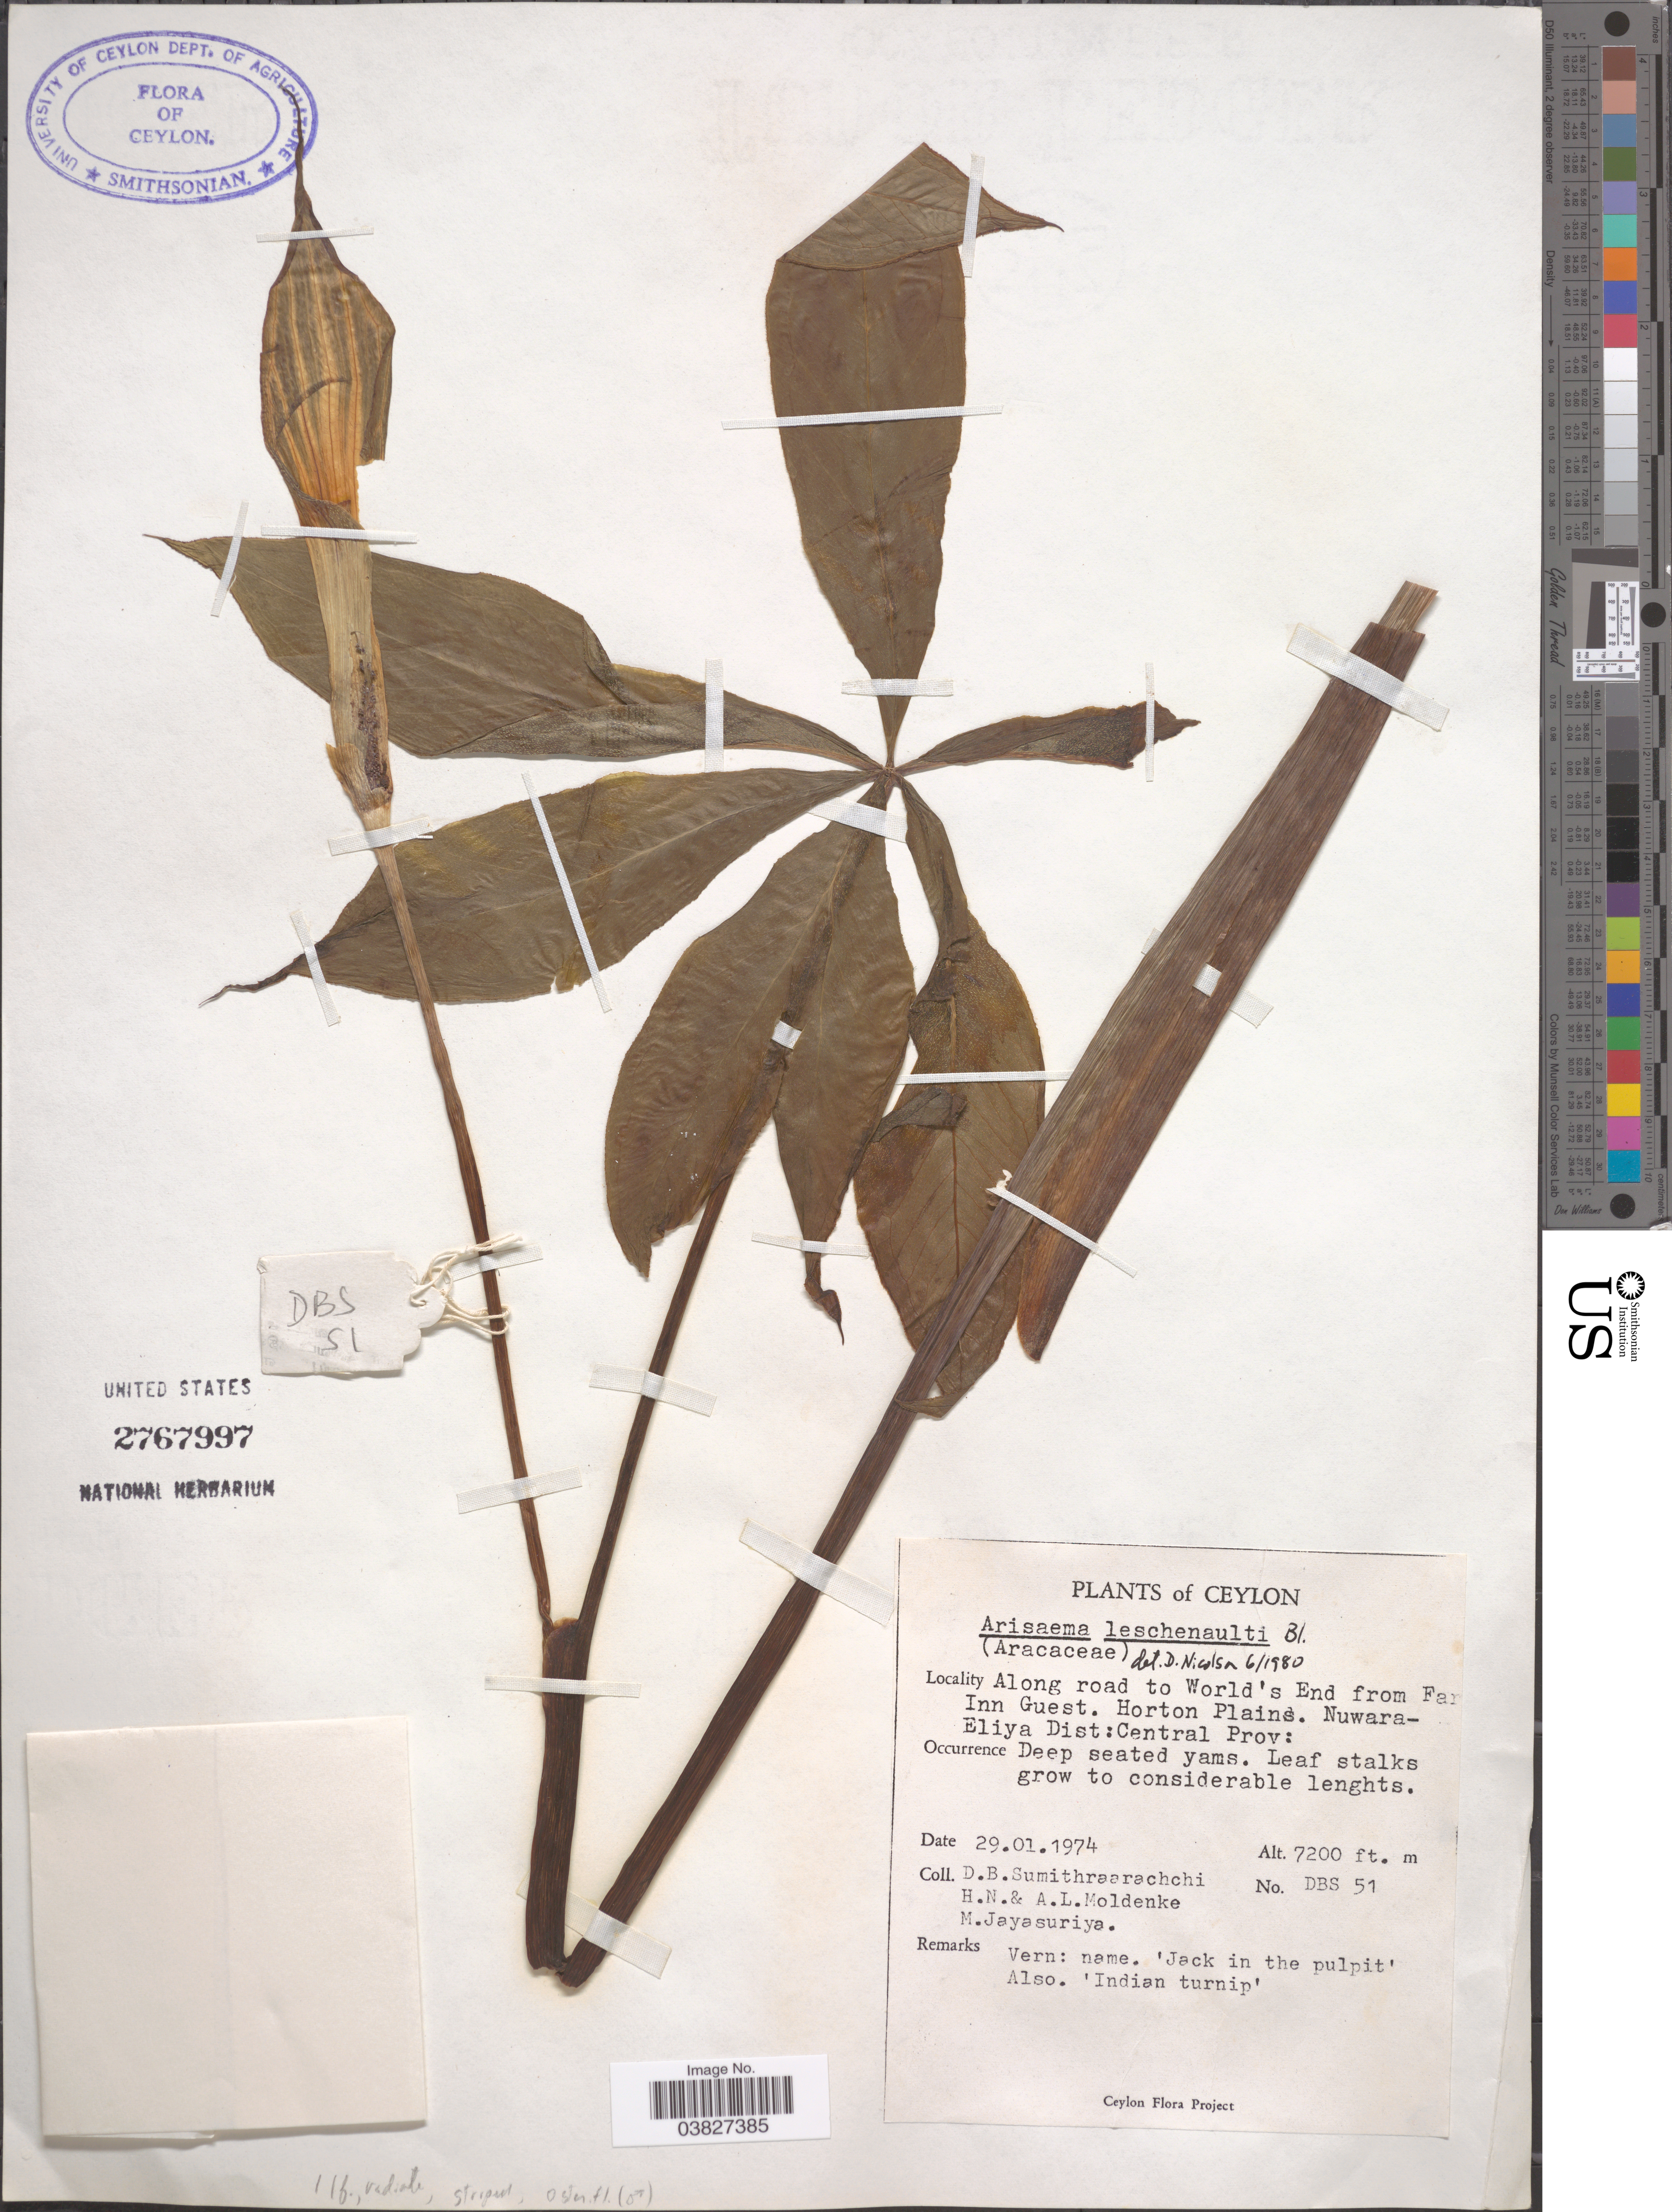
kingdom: Plantae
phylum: Tracheophyta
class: Liliopsida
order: Alismatales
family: Araceae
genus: Arisaema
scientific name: Arisaema leschenaultii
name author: Blume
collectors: D. B. Sumithraarachchi, H. N. Moldenke, A. L. Moldenke & M. Jayasuriya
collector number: DBS51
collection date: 1974-01-29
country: Sri Lanka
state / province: Central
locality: Ceylon. Along road to World's End from Far Inn Guest. Horton Plains. Nuwara- Eliya Dist: Central Prov.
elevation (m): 2195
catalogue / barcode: US 2767997